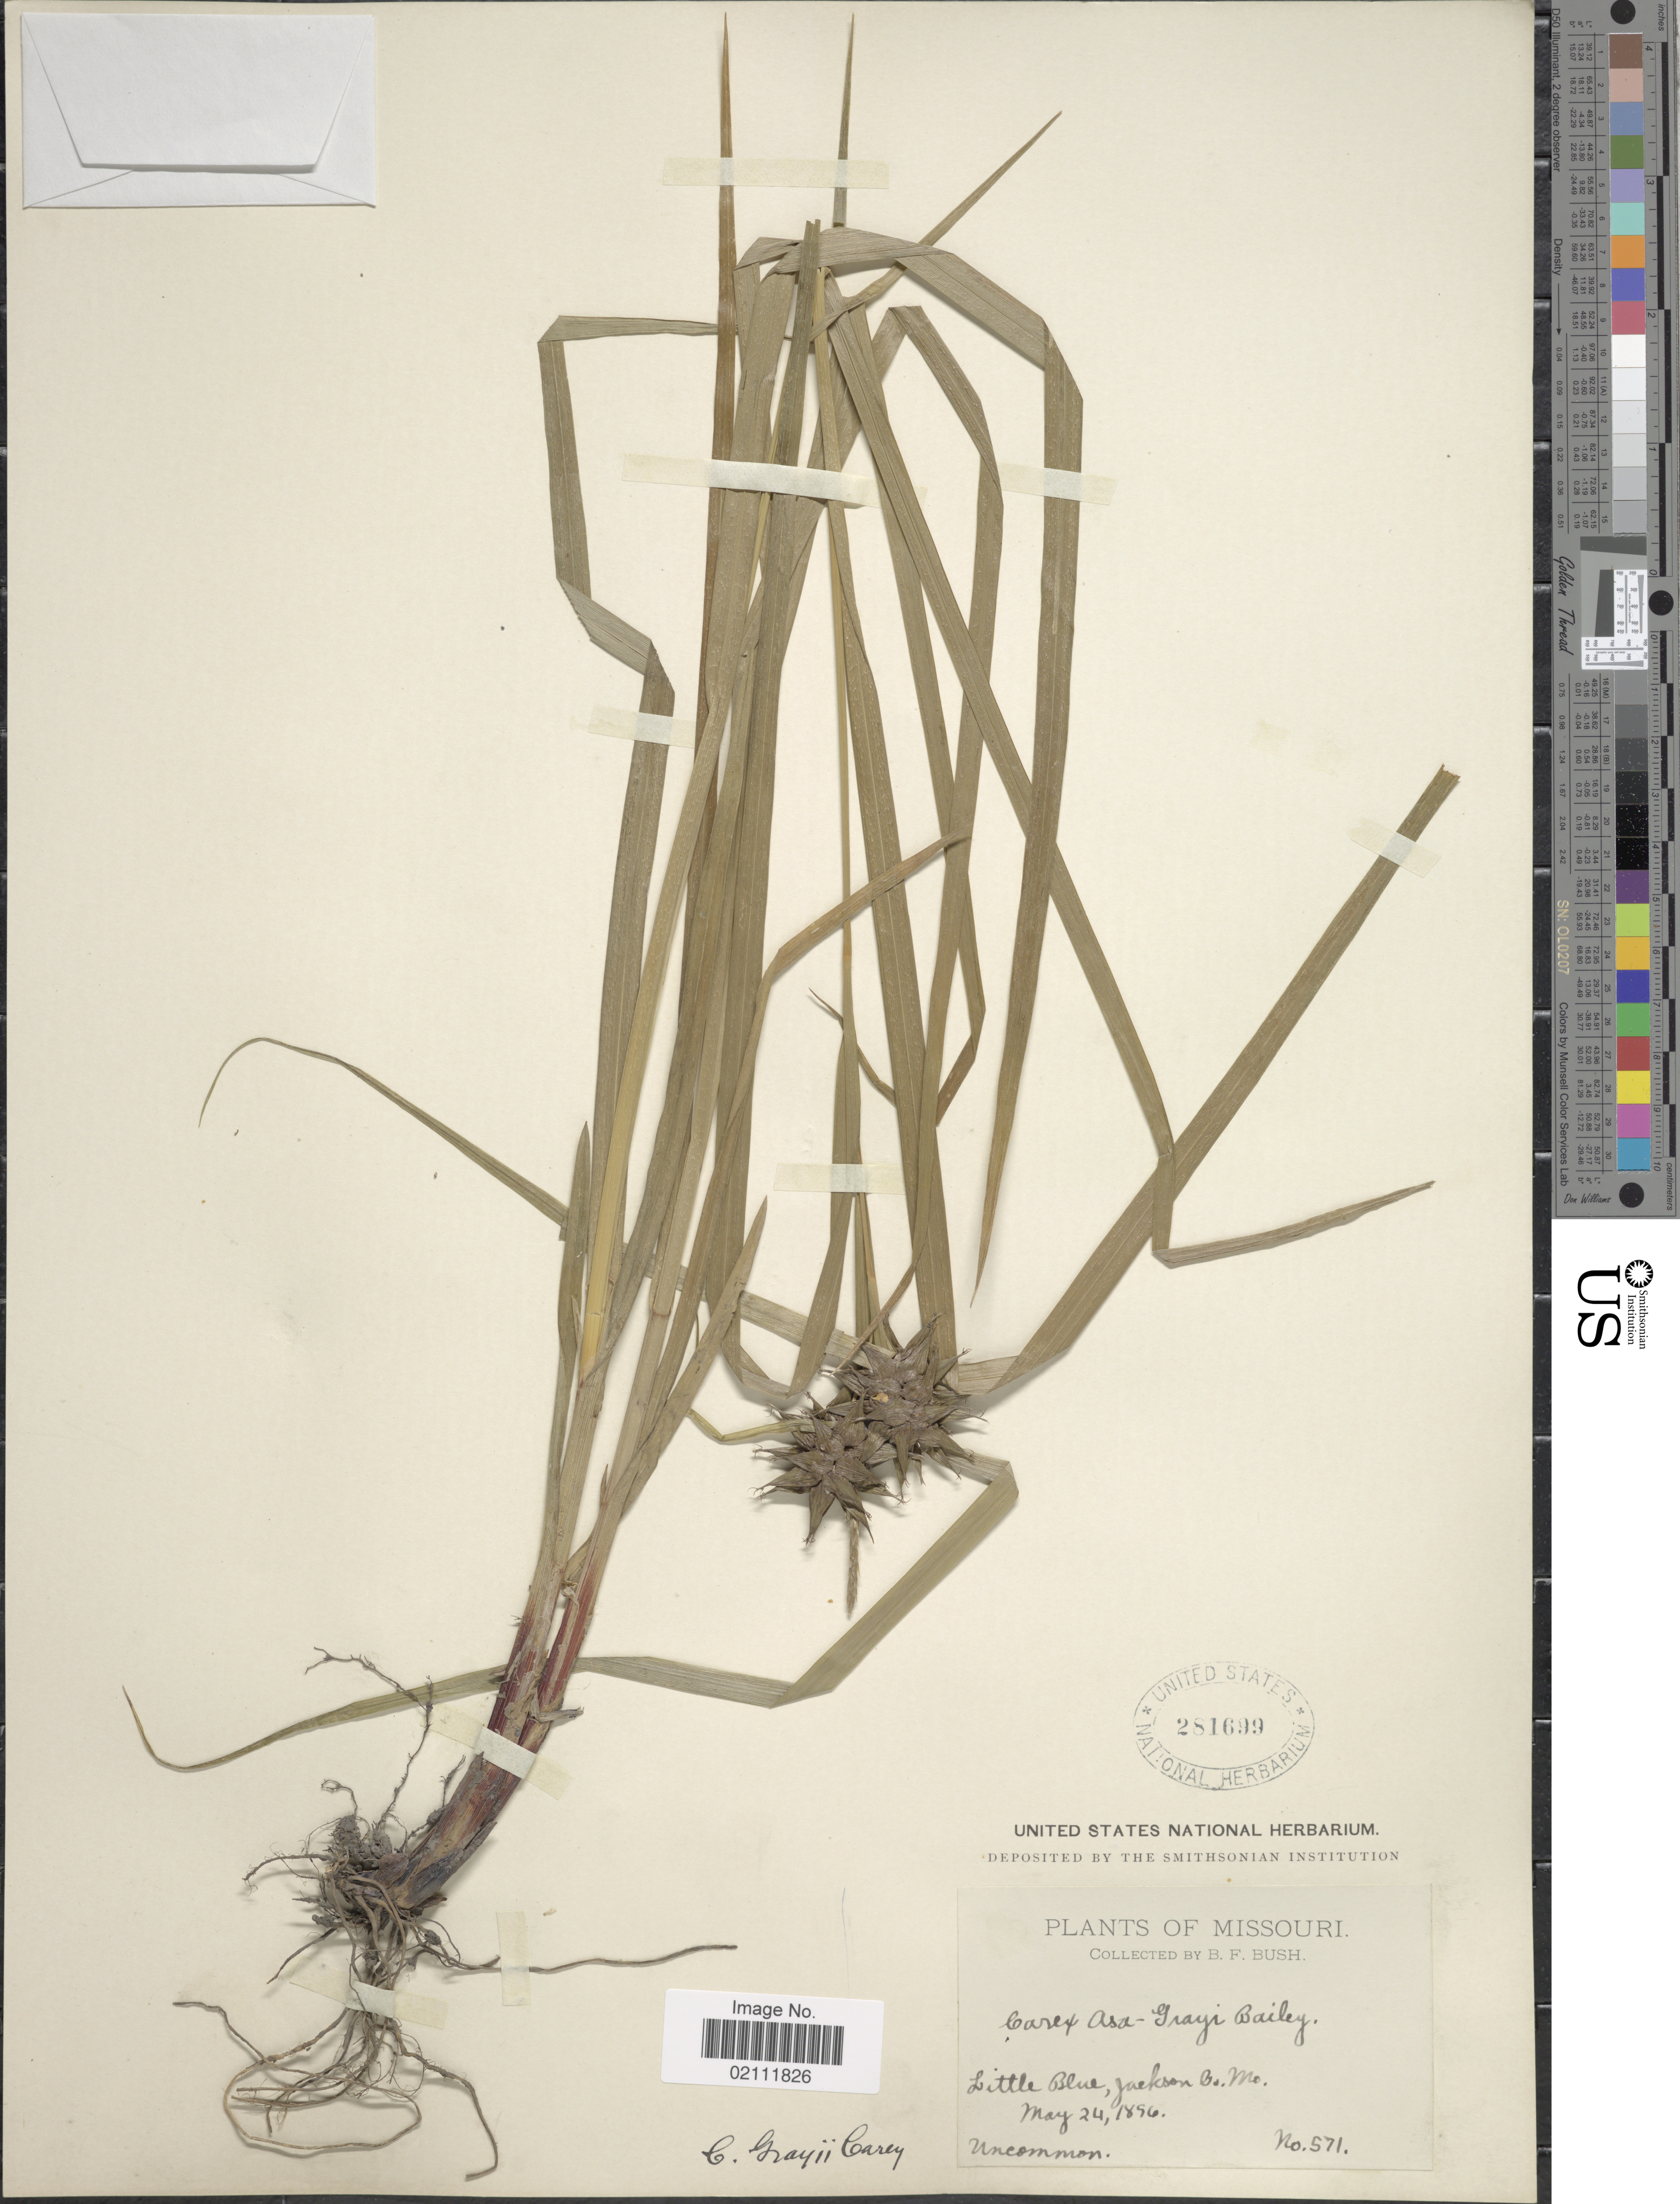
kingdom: Plantae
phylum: Tracheophyta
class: Liliopsida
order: Poales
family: Cyperaceae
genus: Carex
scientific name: Carex grayi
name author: J. Carey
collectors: B. F. Bush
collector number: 571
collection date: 1896-05-24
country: United States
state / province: Missouri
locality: Little Blue, Jackson Co., uncommon.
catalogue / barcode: US 281699